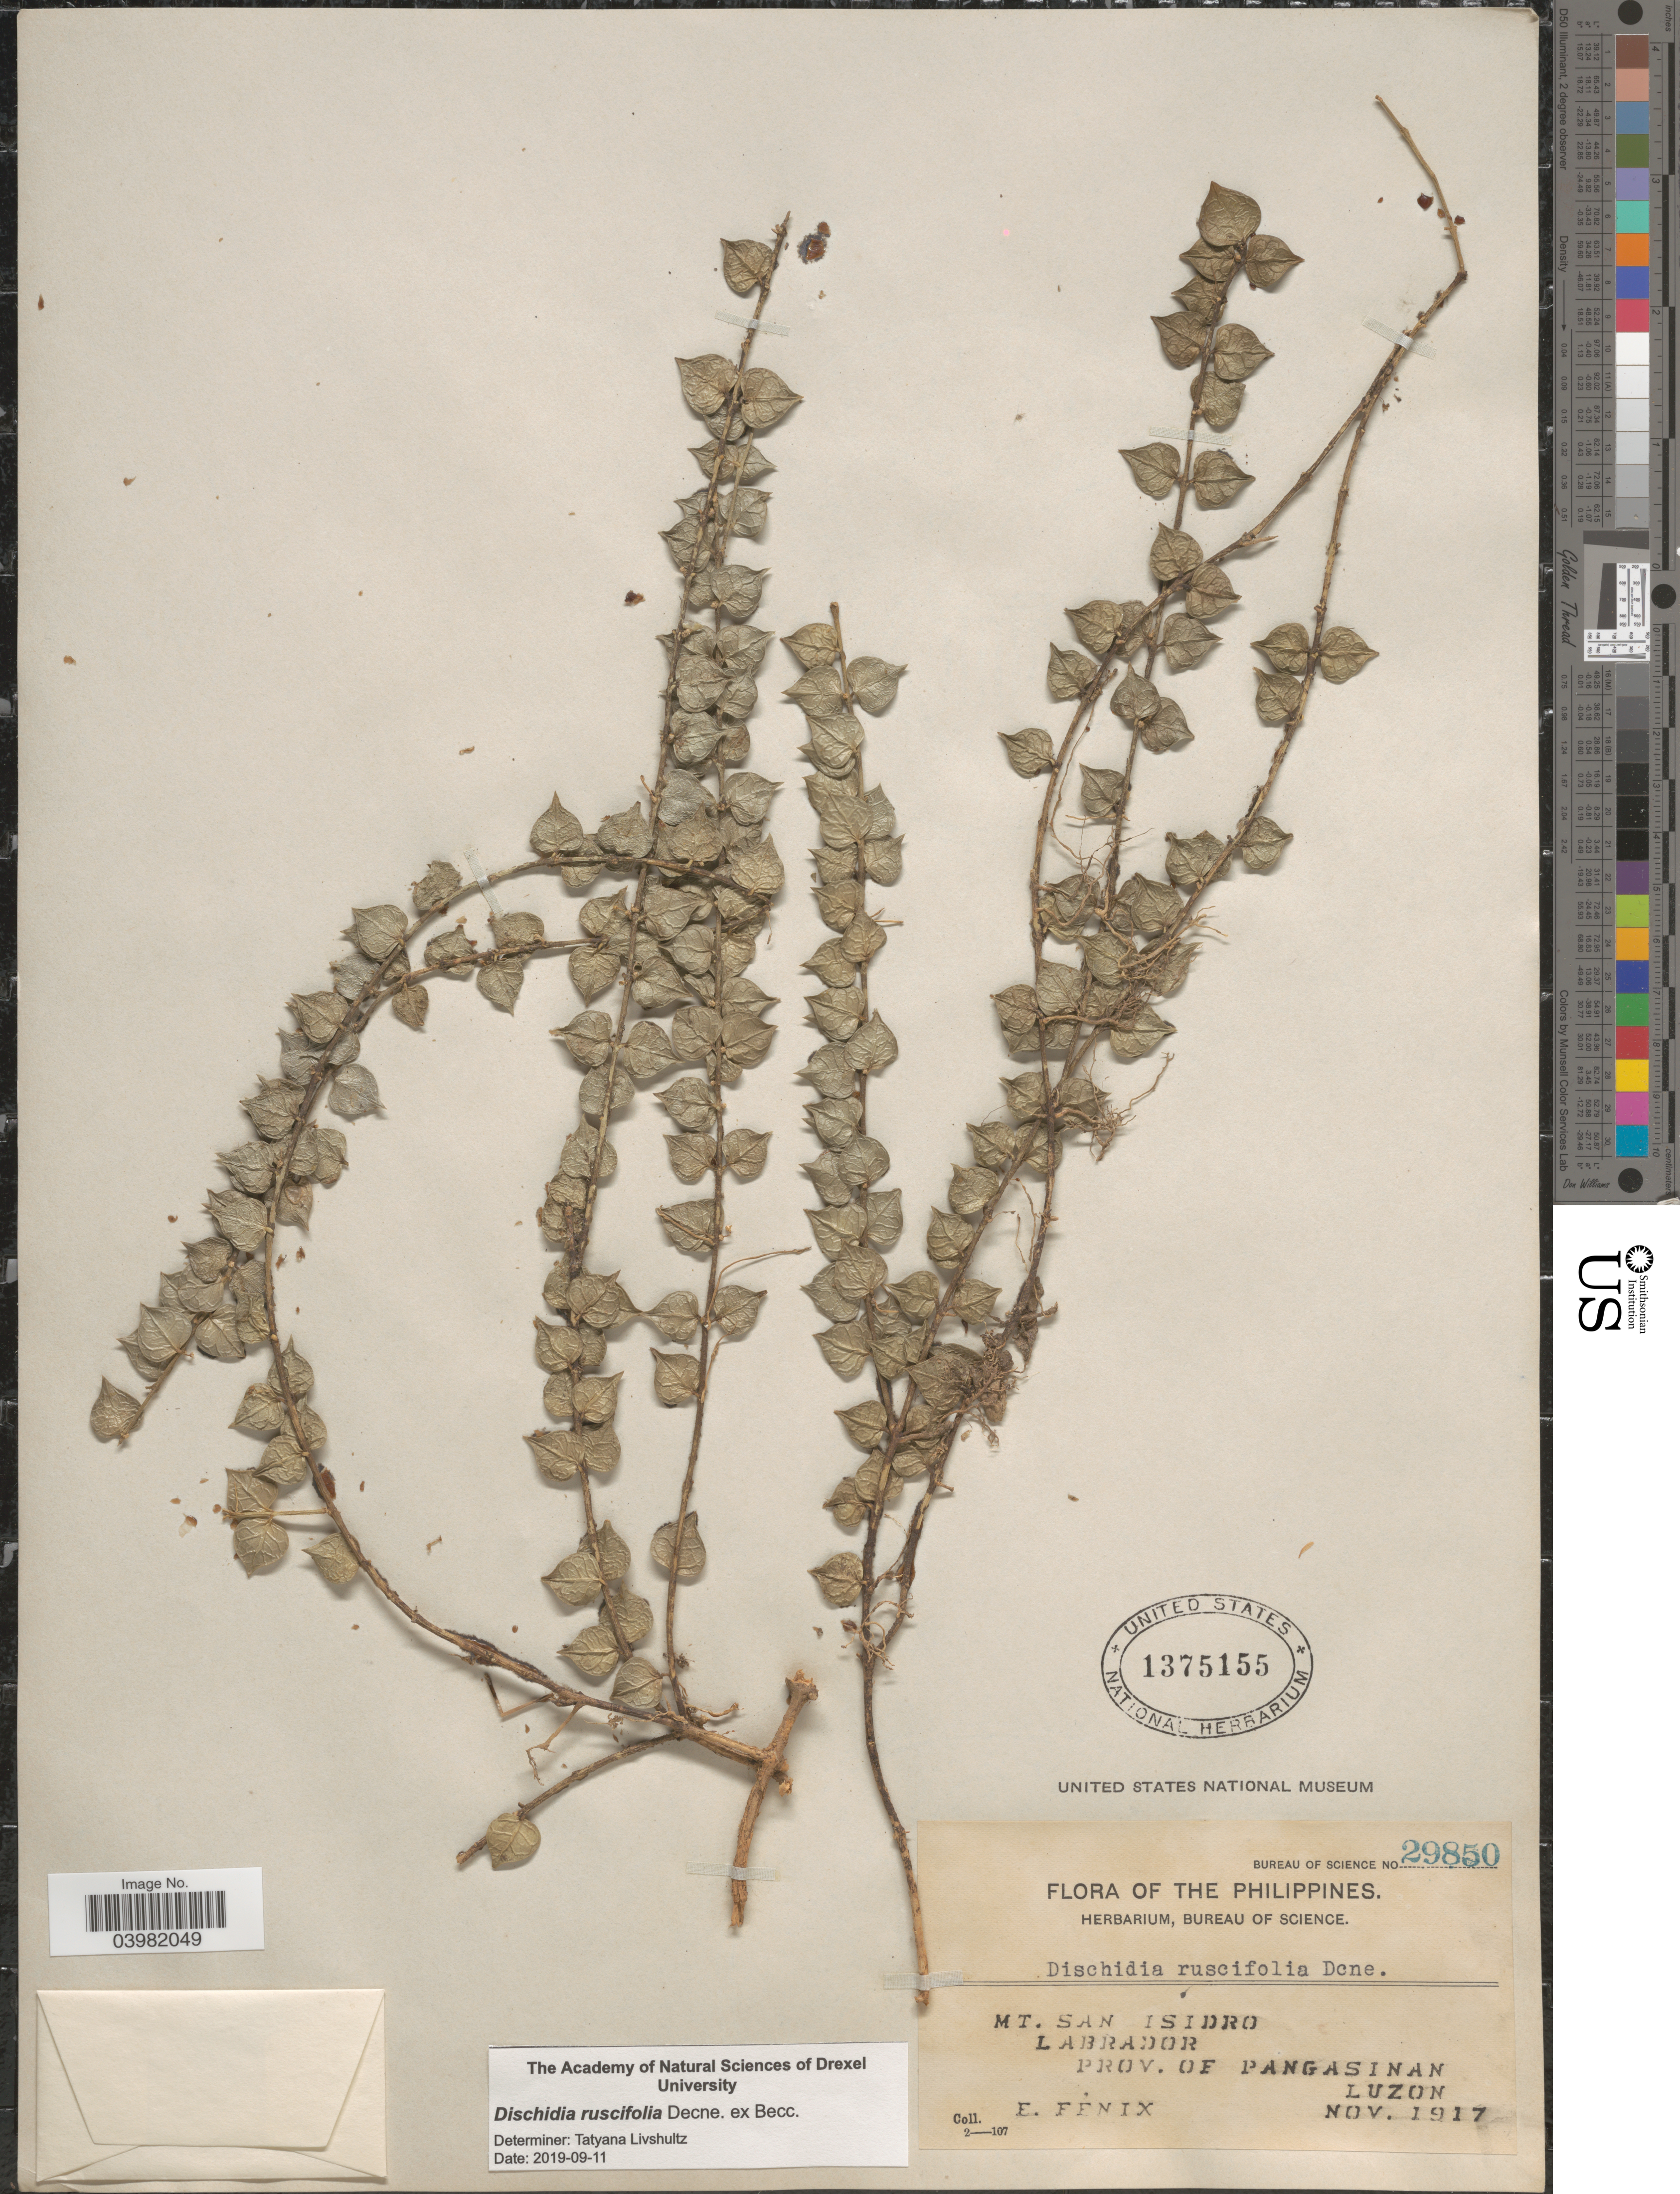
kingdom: Plantae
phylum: Tracheophyta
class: Magnoliopsida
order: Gentianales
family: Apocynaceae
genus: Dischidia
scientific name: Dischidia ruscifolia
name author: Decne. ex Becc.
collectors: E. Fénix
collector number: Bureau of Science 29850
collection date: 1917-11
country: Philippines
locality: Mt. San Isidro. Labrador. Prov. of Pangasinan, Luzon.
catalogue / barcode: US 1375155